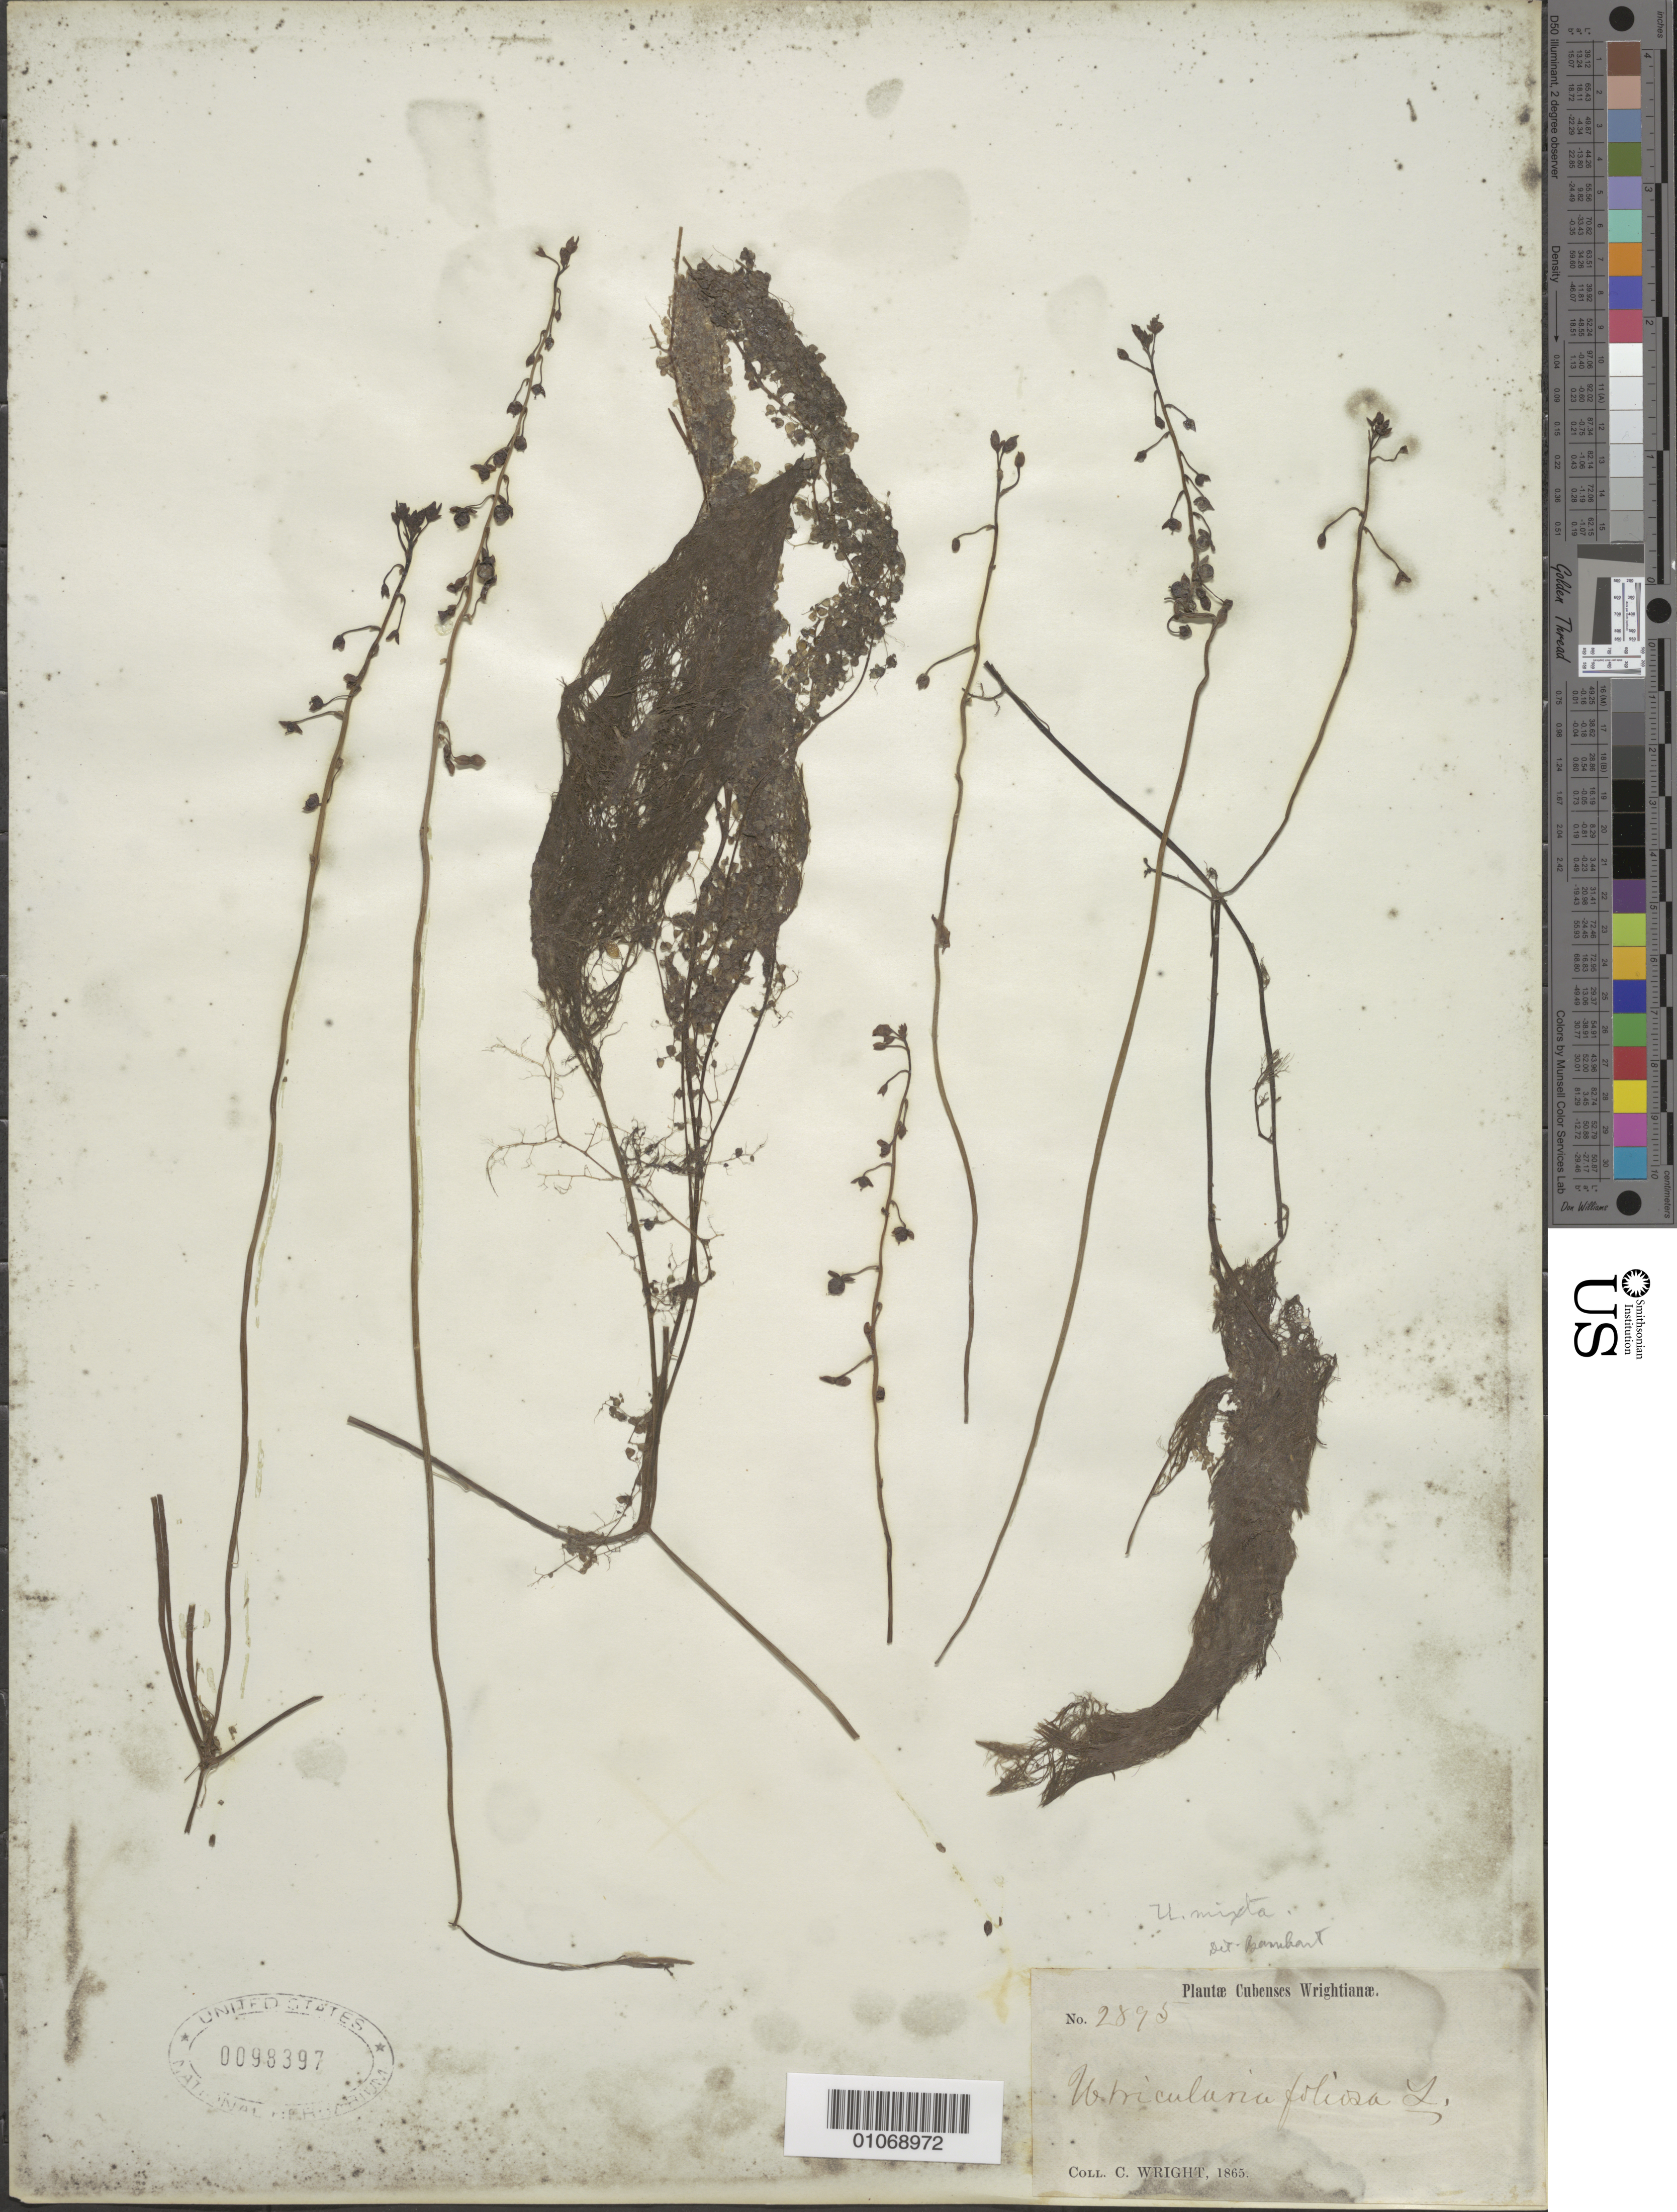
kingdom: Plantae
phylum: Tracheophyta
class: Magnoliopsida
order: Lamiales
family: Lentibulariaceae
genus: Utricularia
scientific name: Utricularia foliosa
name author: L.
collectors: C. Wright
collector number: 2895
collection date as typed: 01 Jan 1865 to 31 Dec 1865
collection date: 1865-01-01/1865-12-31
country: Cuba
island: Cuba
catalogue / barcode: US 98397